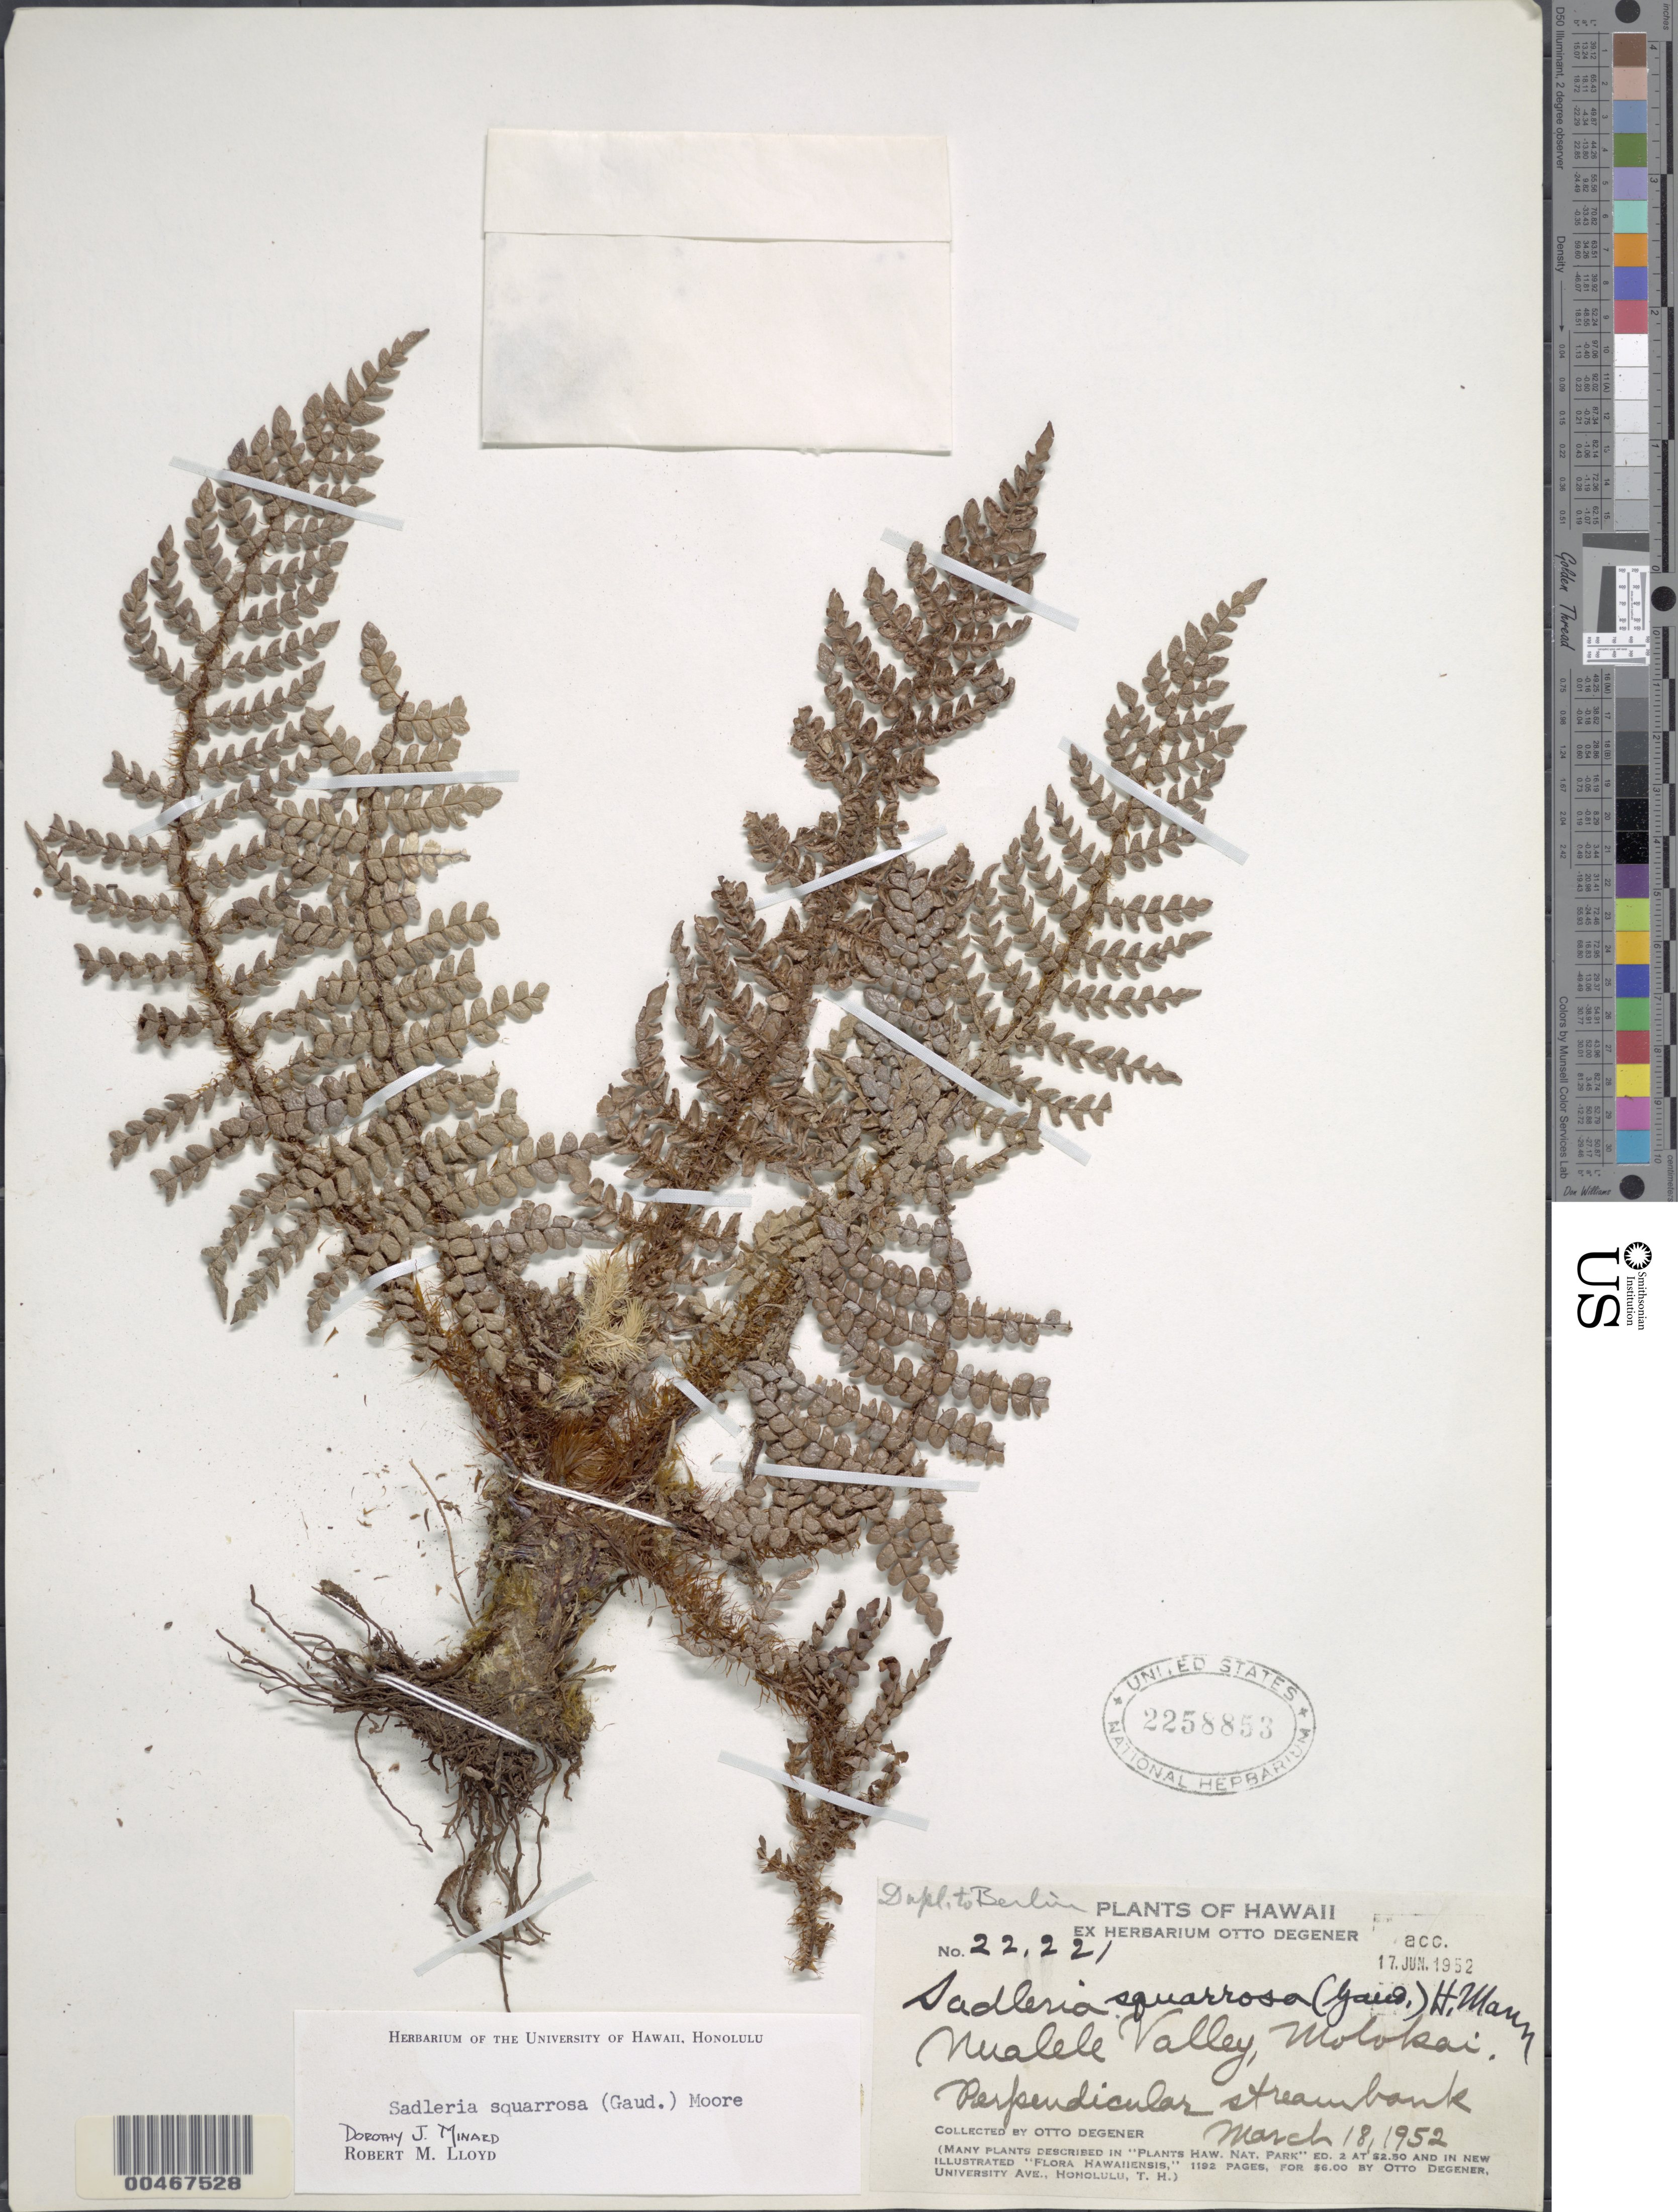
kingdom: Plantae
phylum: Tracheophyta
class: Polypodiopsida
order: Polypodiales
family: Blechnaceae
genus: Sadleria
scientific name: Sadleria squarrosa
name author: (Gaudich.) T. Moore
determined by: Minard, D. J.; Lloyd, R. M.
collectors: O. Degener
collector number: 22221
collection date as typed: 18 Mar 1952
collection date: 1952-03-18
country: United States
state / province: Hawaii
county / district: Maui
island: Moloka'i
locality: Nualele Valley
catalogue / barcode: US 2258853